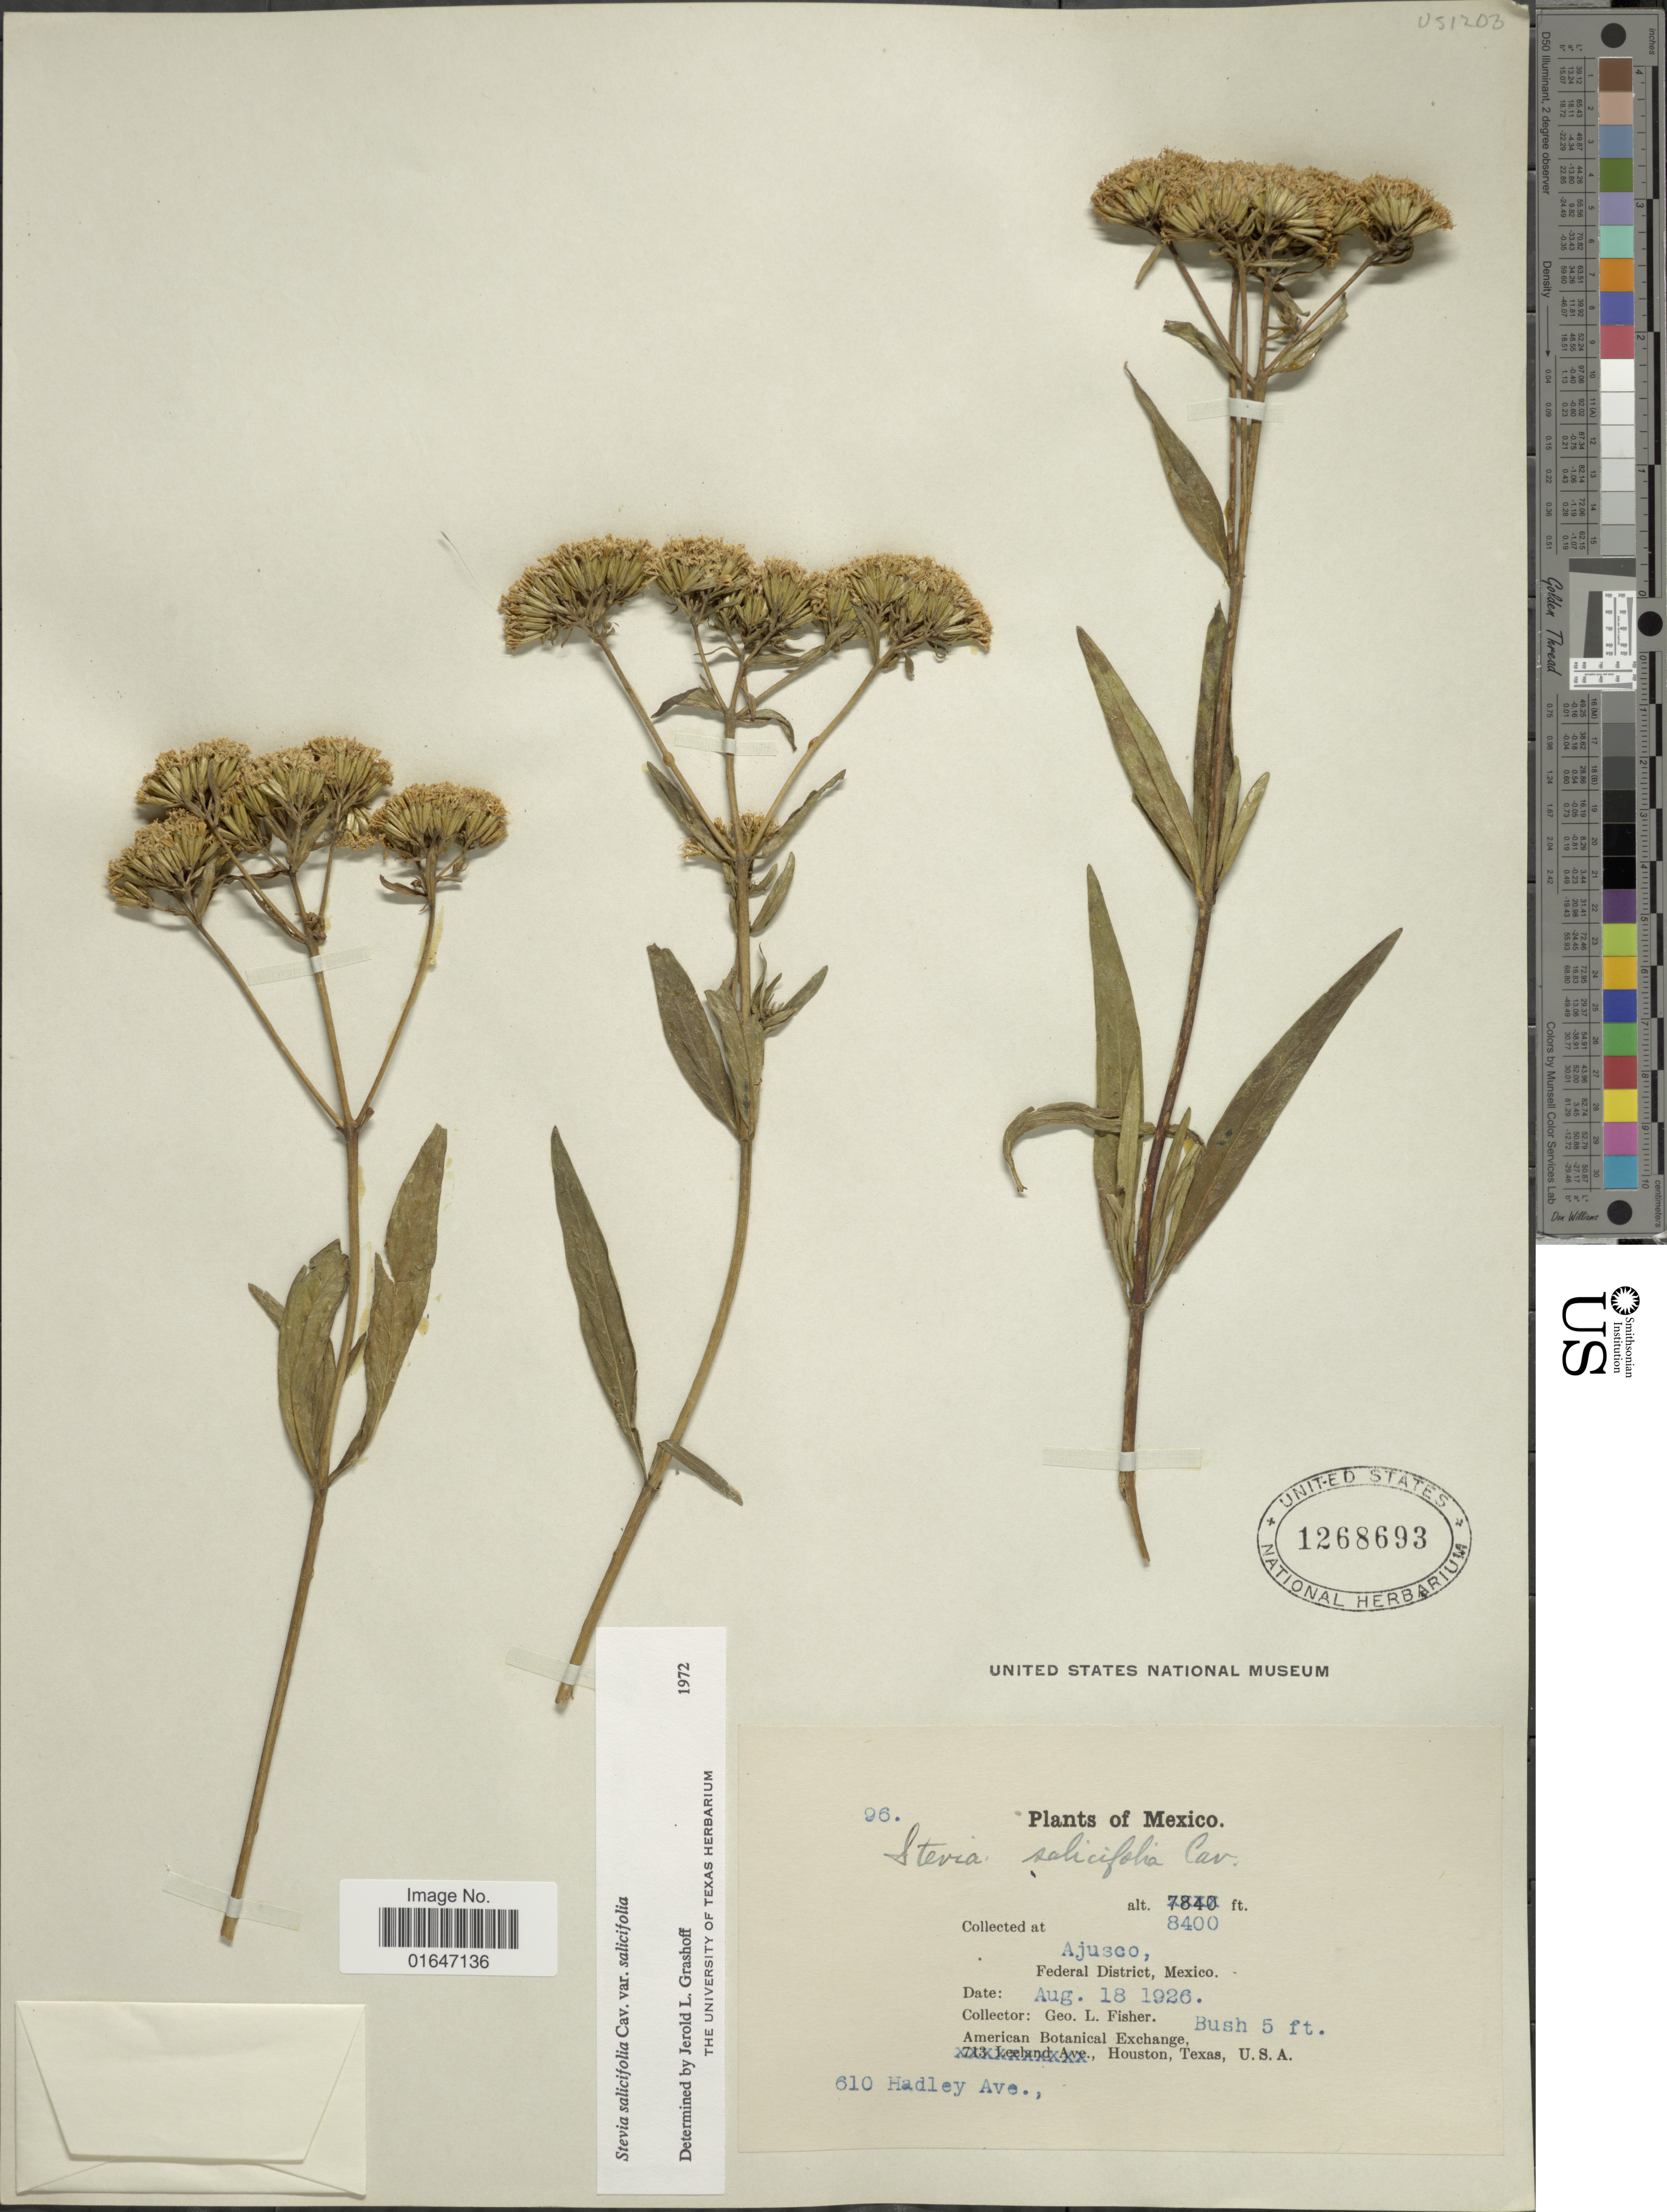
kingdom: Plantae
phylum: Tracheophyta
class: Magnoliopsida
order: Asterales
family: Asteraceae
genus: Stevia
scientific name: Stevia salicifolia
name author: Cav.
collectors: G. L. Fisher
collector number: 26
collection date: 1926-08-18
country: Mexico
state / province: Distrito Federal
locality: Ajusco, Federal District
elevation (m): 2560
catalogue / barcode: US 1268693